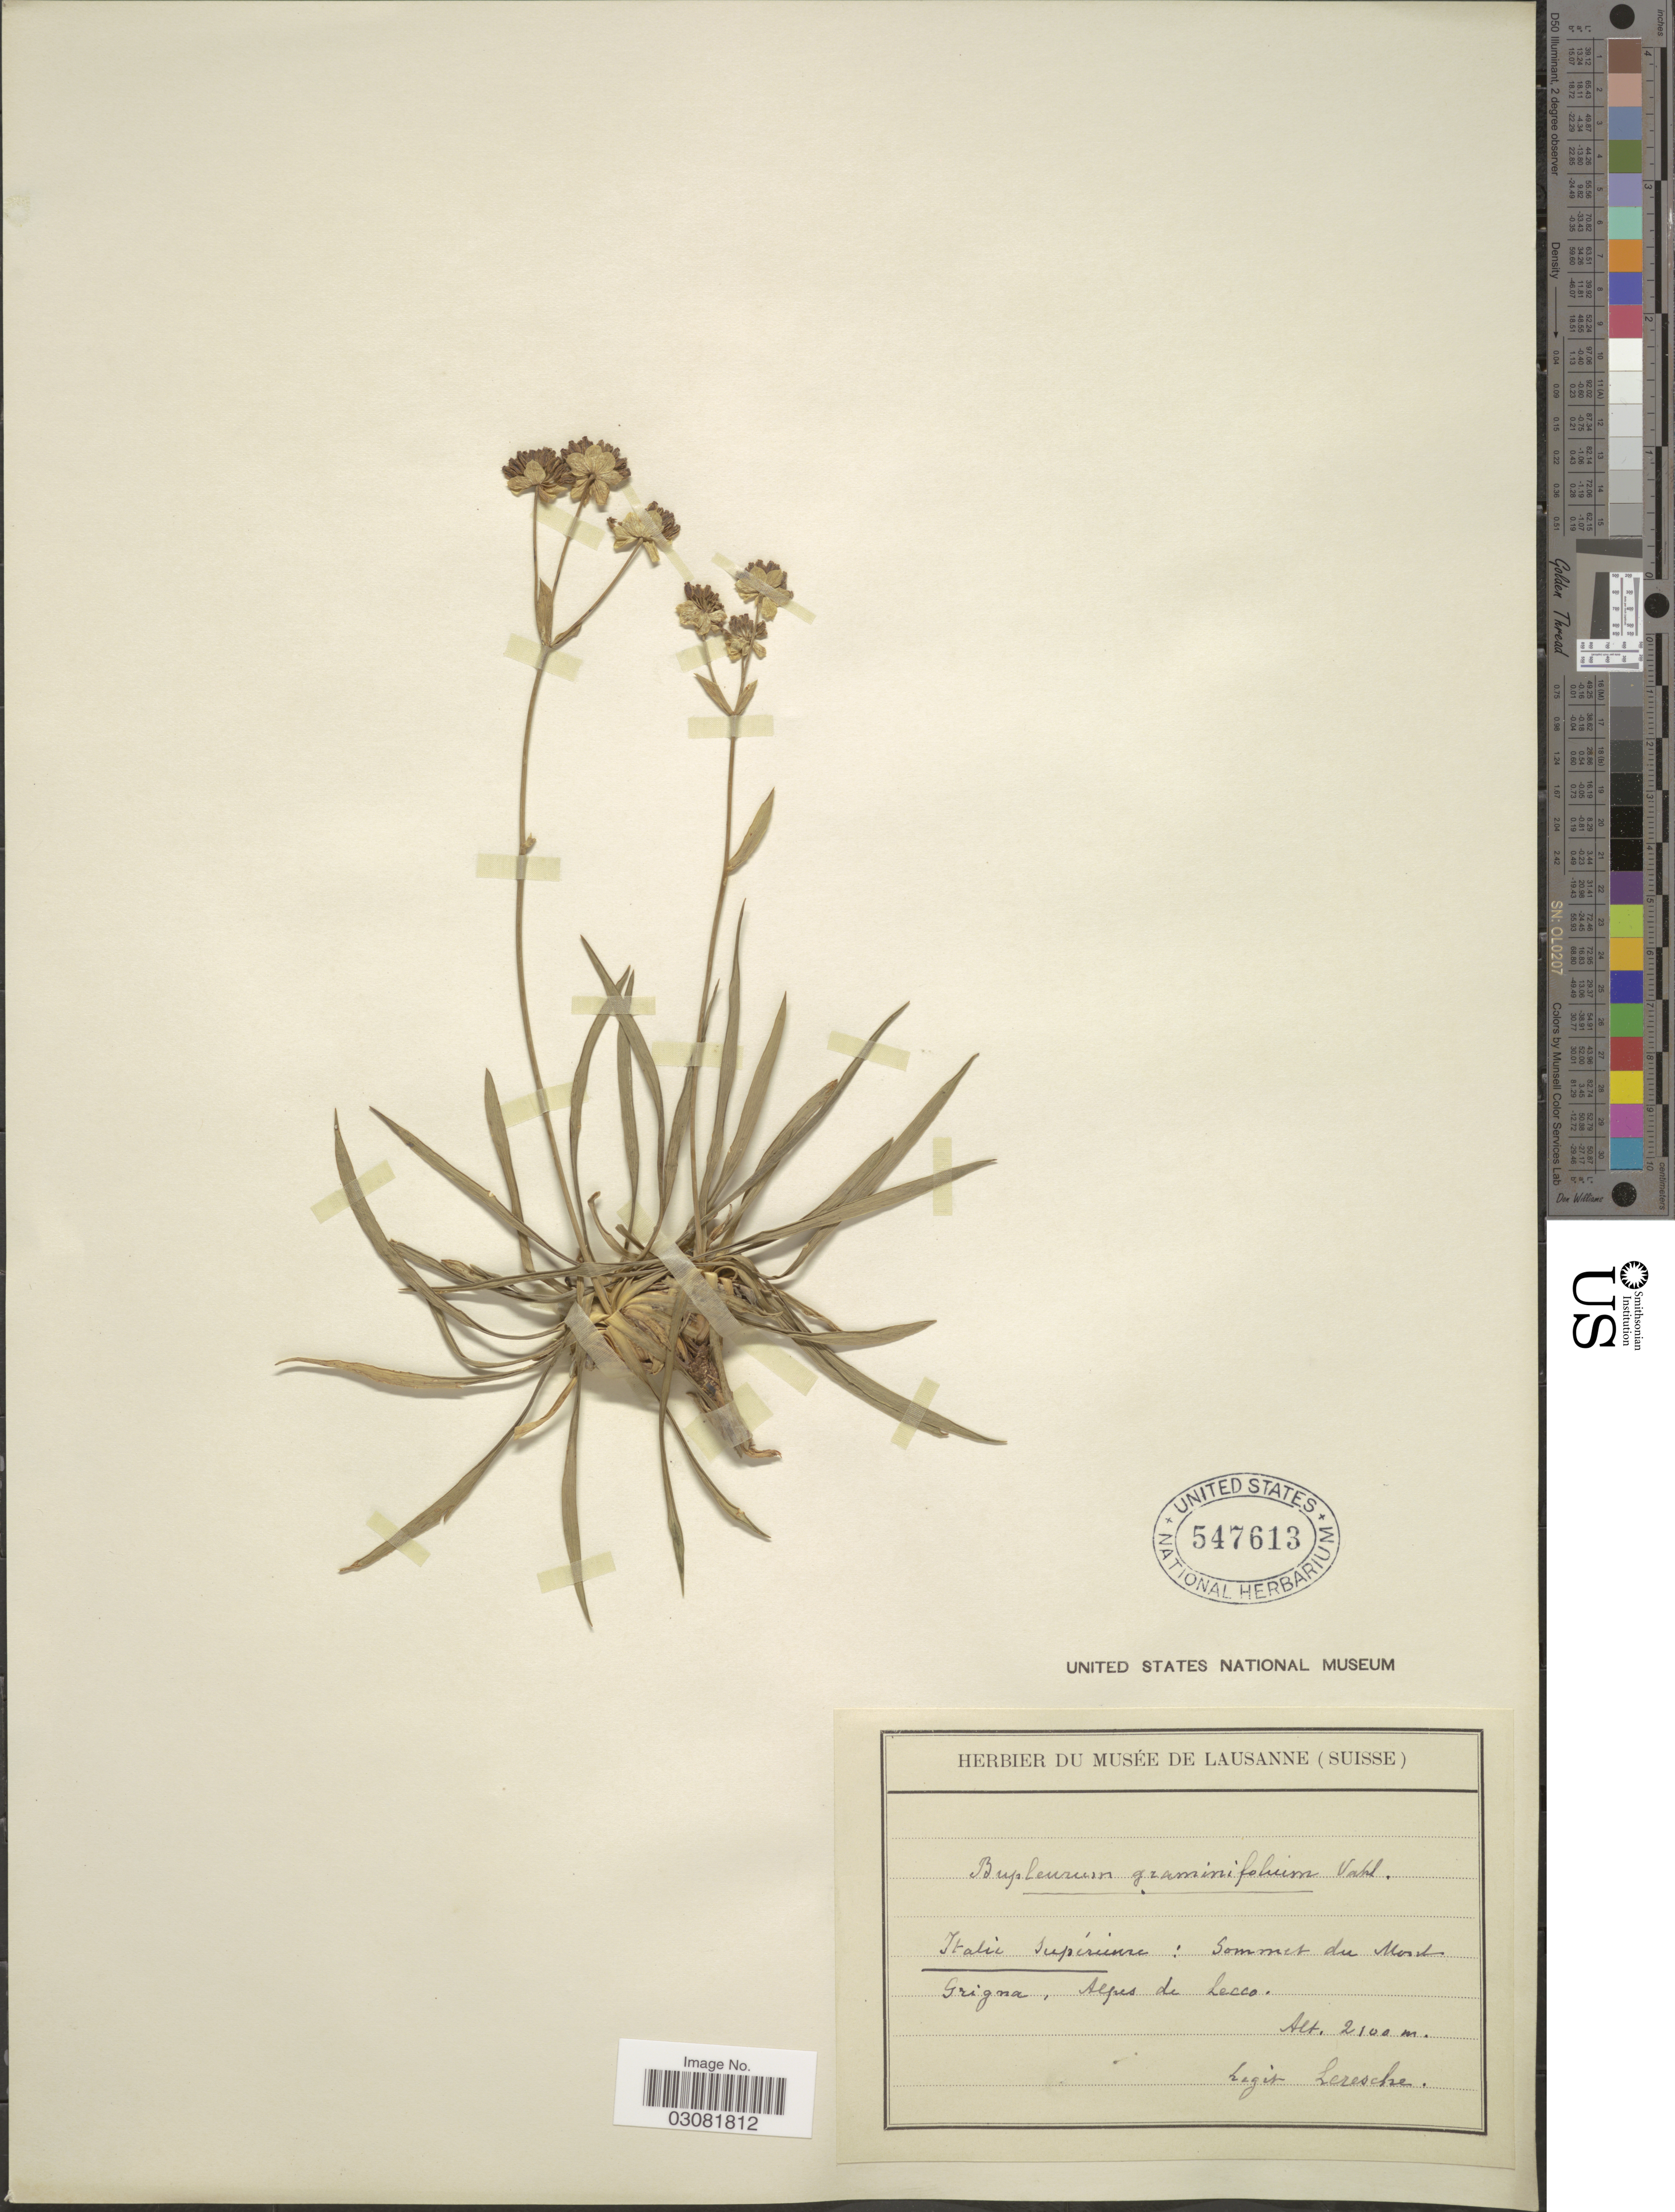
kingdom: Plantae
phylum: Tracheophyta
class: Magnoliopsida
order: Apiales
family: Apiaceae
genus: Bupleurum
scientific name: Bupleurum graminifolium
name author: Vahl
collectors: Leresche, --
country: Italy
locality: Sommet du Mont Grigna, Alpes de Lecco.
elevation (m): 2100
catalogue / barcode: US 547613